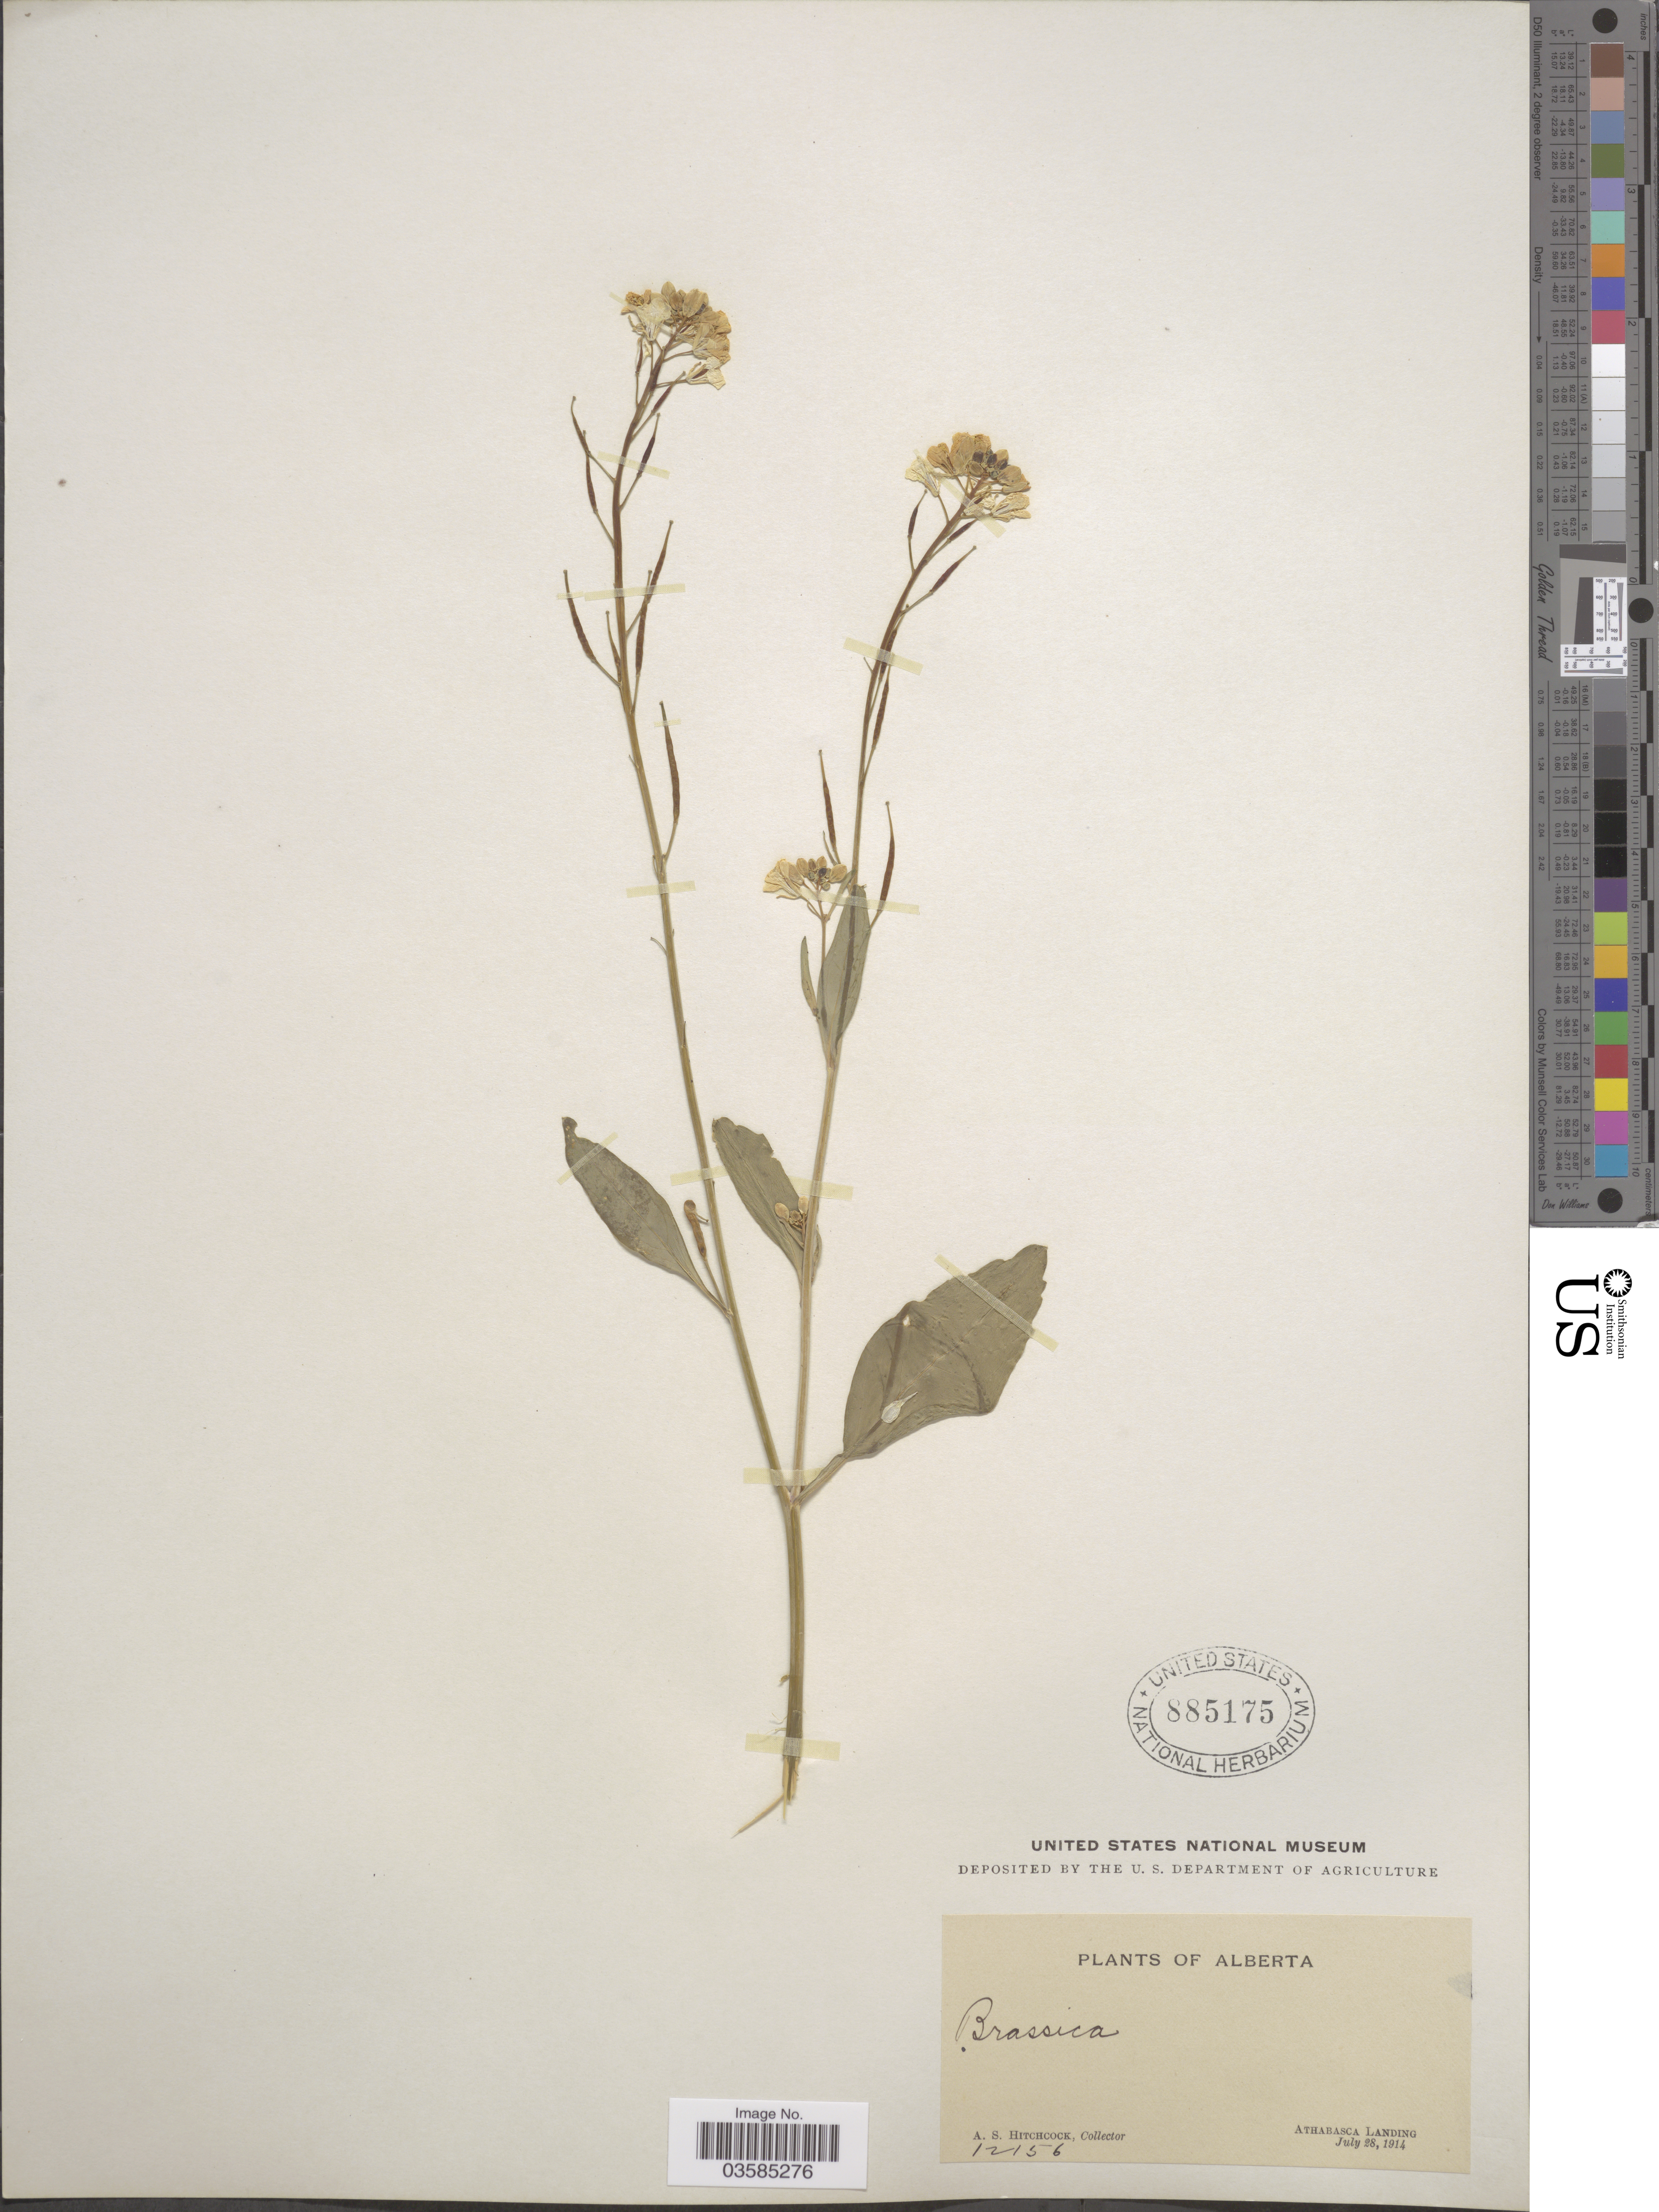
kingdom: Plantae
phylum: Tracheophyta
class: Magnoliopsida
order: Brassicales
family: Brassicaceae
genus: Brassica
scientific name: Brassica sp.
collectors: A. S. Hitchcock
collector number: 12156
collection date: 1914-07-28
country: Canada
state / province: Alberta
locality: Athabasca Landing.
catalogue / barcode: US 885175